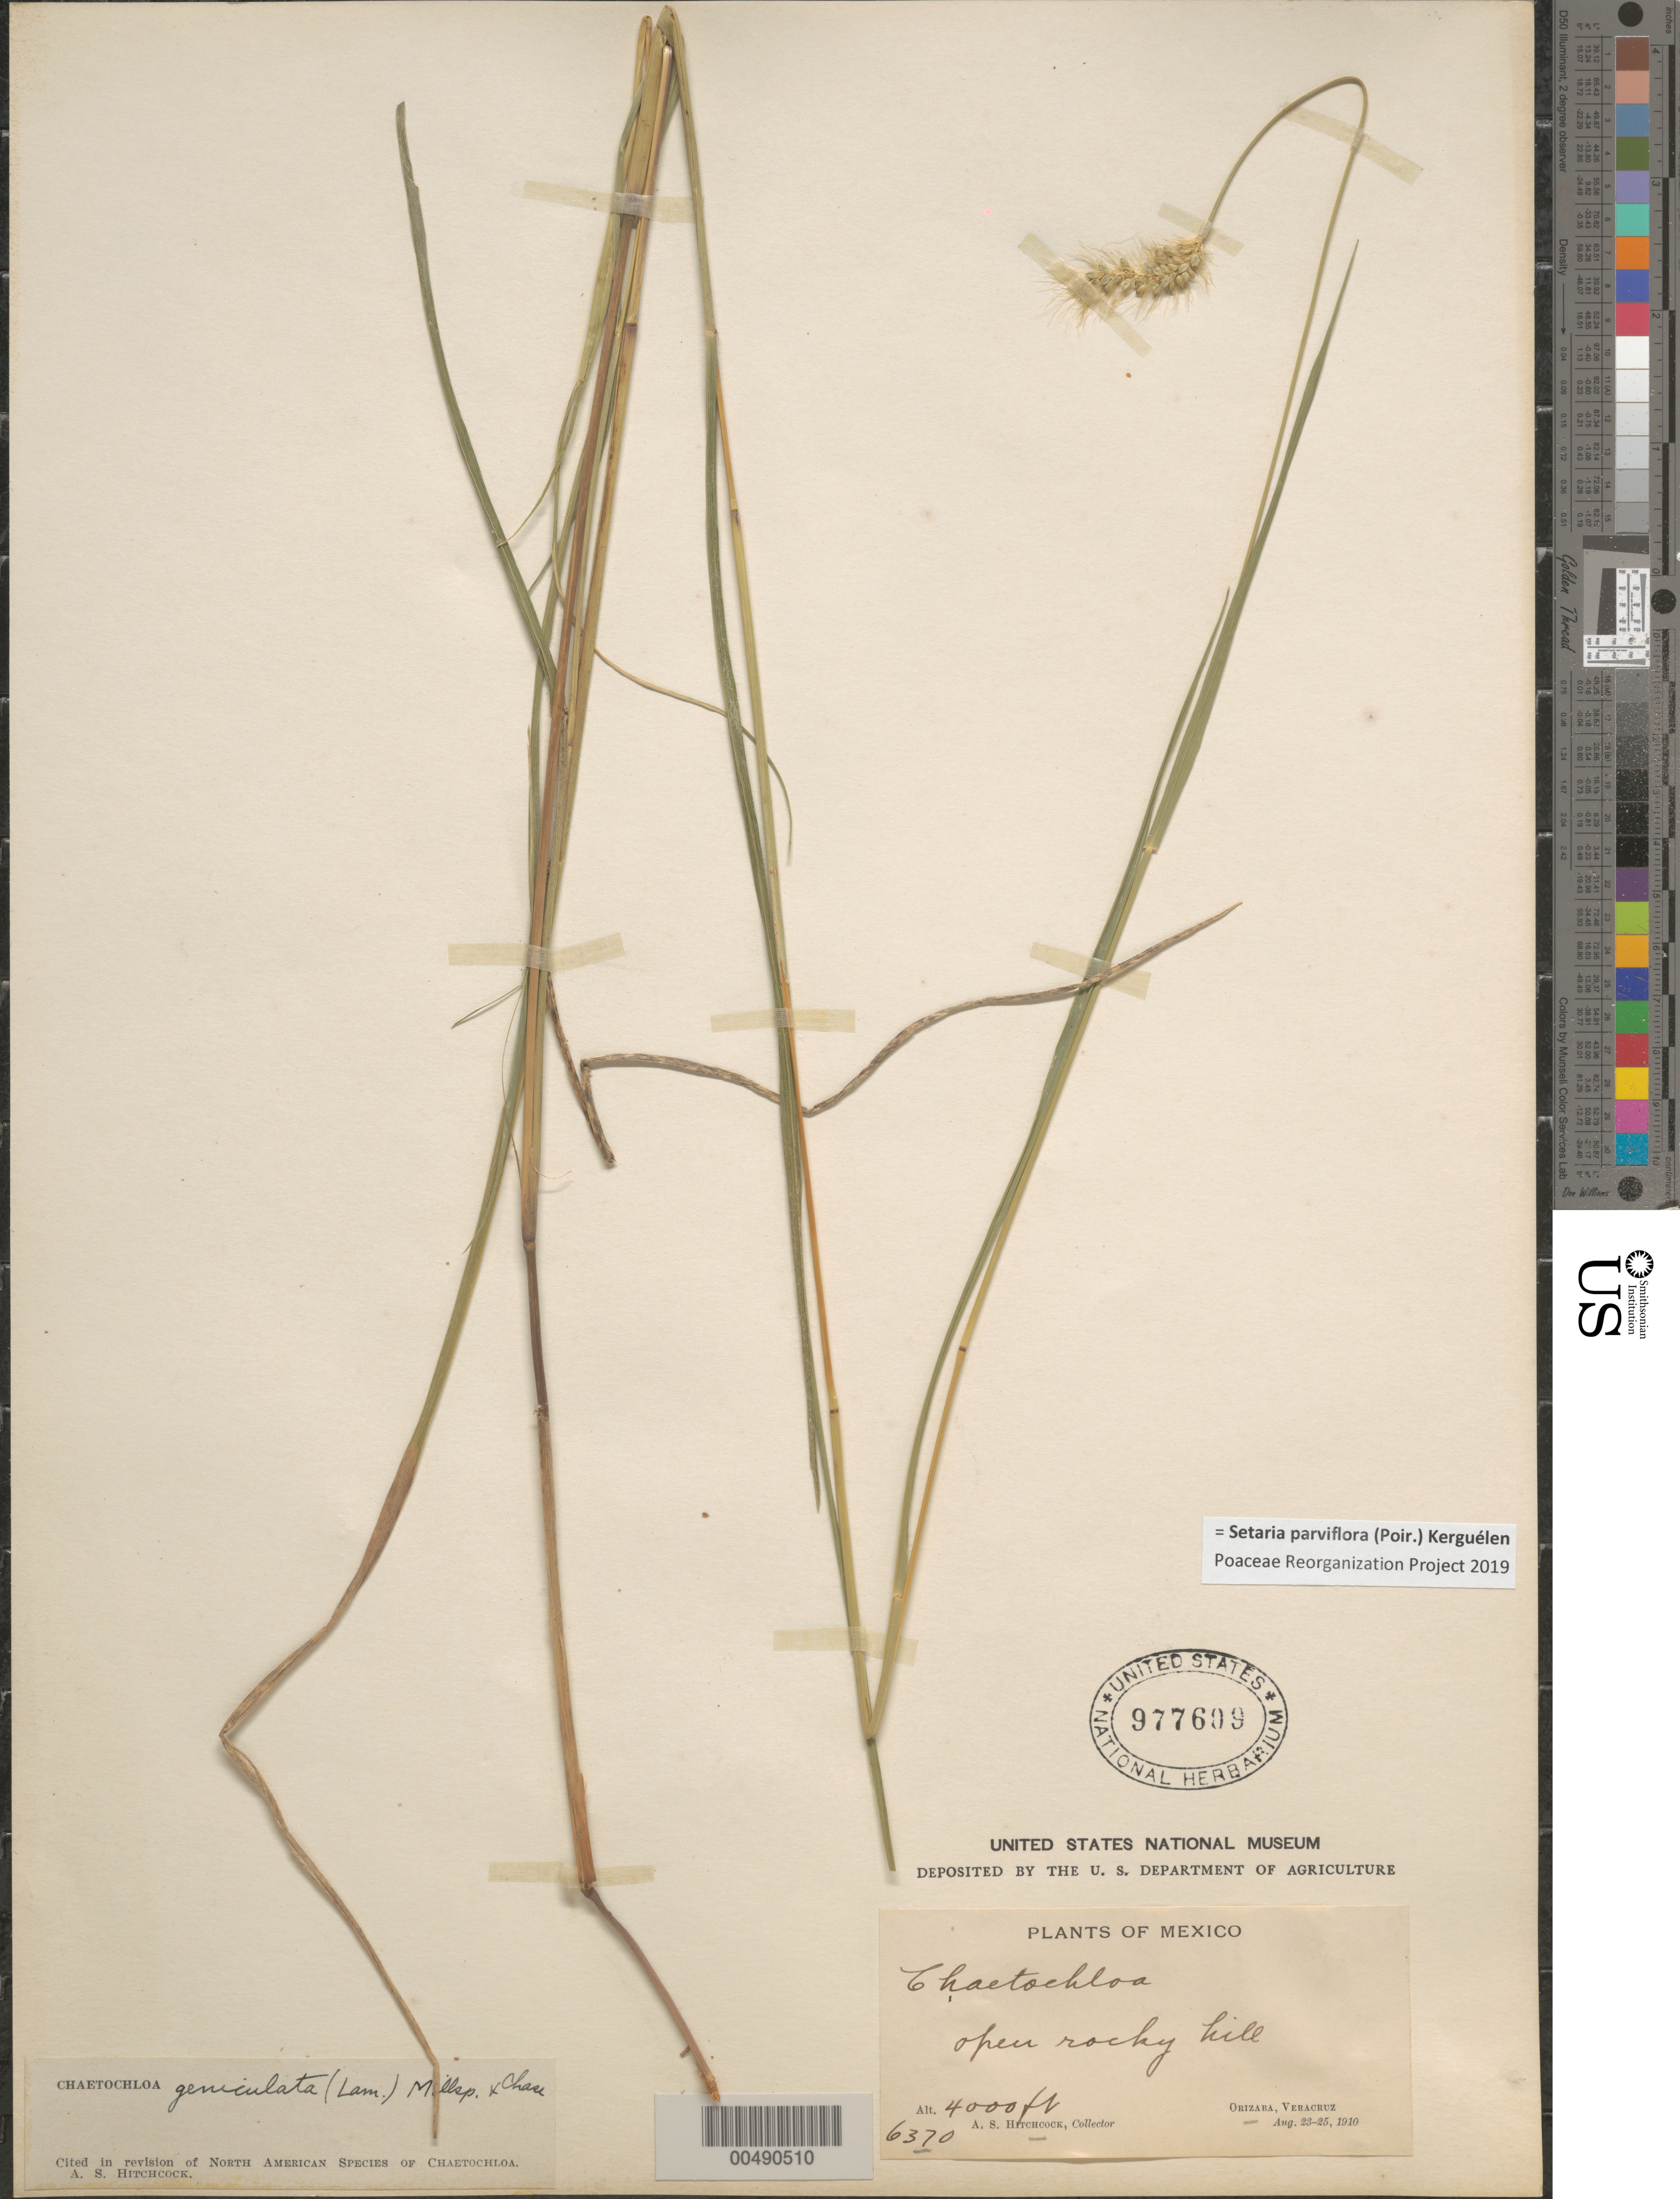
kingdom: Plantae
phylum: Tracheophyta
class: Liliopsida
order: Poales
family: Poaceae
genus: Setaria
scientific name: Setaria parviflora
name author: (Poir.) Kerguélen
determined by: Poaceae Reorganization Project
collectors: A. S. Hitchcock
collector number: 6370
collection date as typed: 23 Aug 1910 to 25 Aug 1910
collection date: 1910-08-23/1910-08-25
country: Mexico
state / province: Veracruz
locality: Orizaba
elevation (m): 1219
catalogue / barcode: US 977609